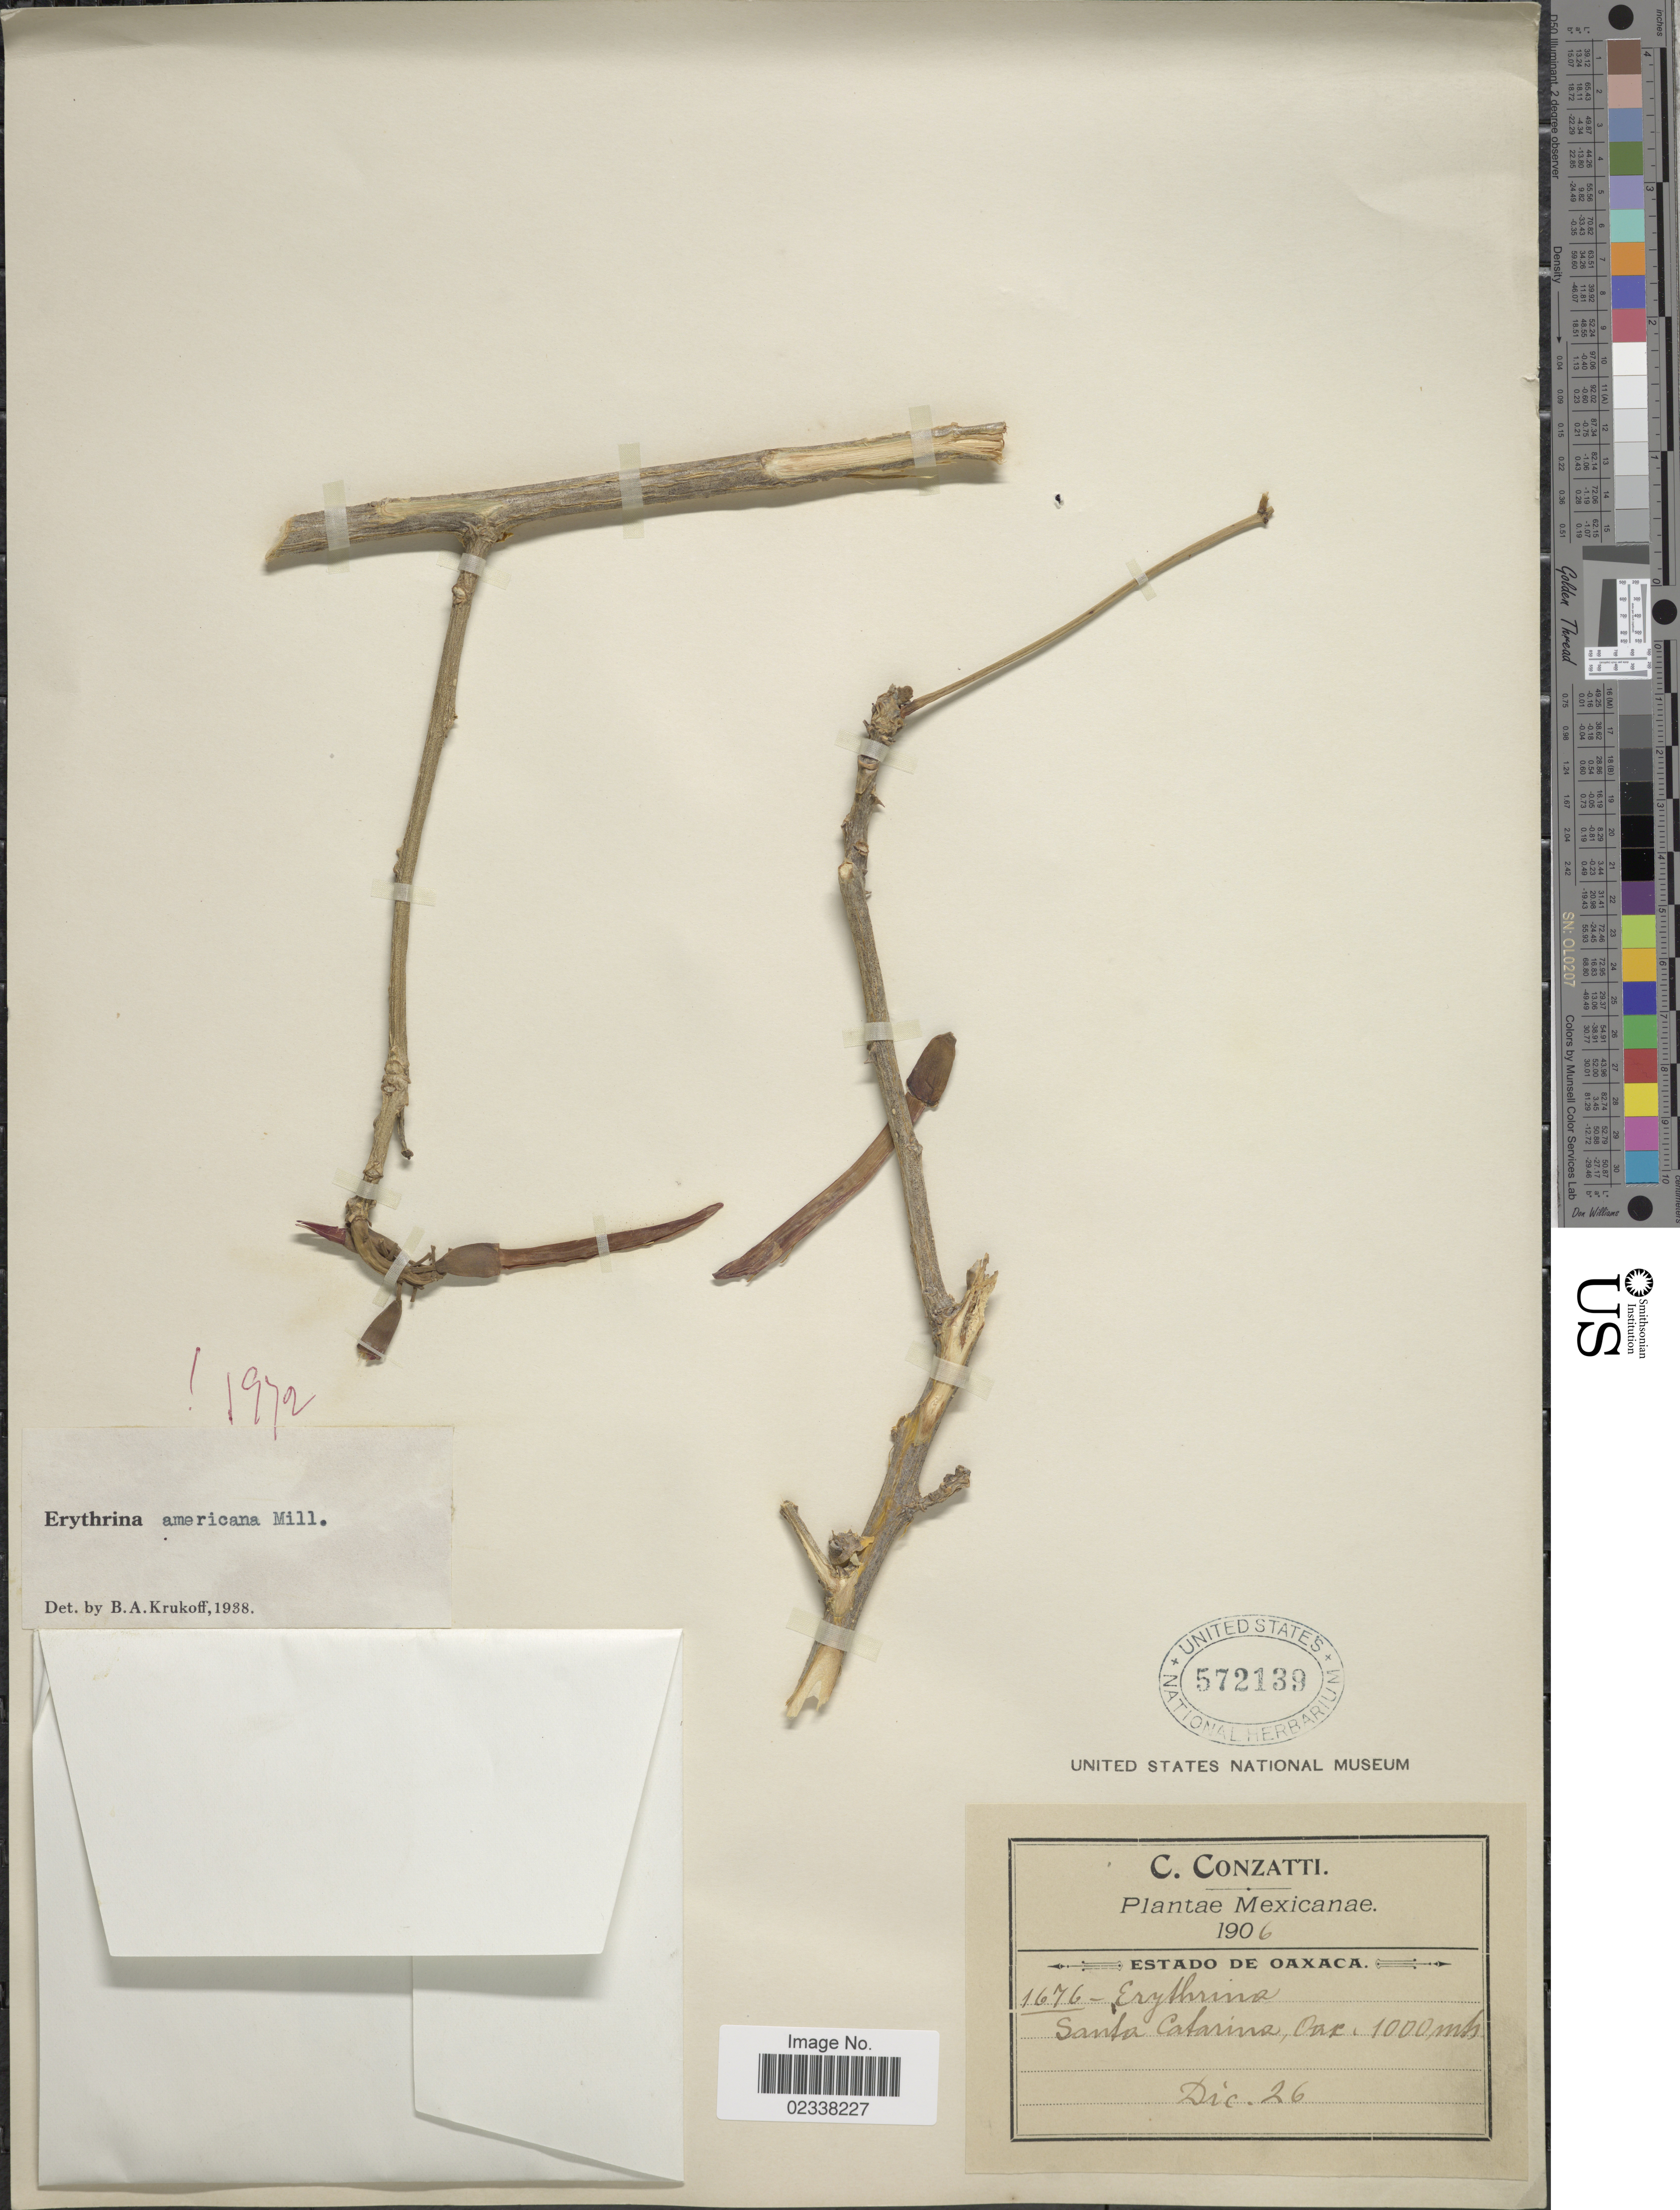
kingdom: Plantae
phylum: Tracheophyta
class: Magnoliopsida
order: Fabales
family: Fabaceae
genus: Erythrina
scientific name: Erythrina americana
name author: Mill.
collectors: C. Conzatti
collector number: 1676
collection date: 1906-12-26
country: Mexico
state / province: Oaxaca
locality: Santa Catarina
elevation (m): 1000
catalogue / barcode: US 572139